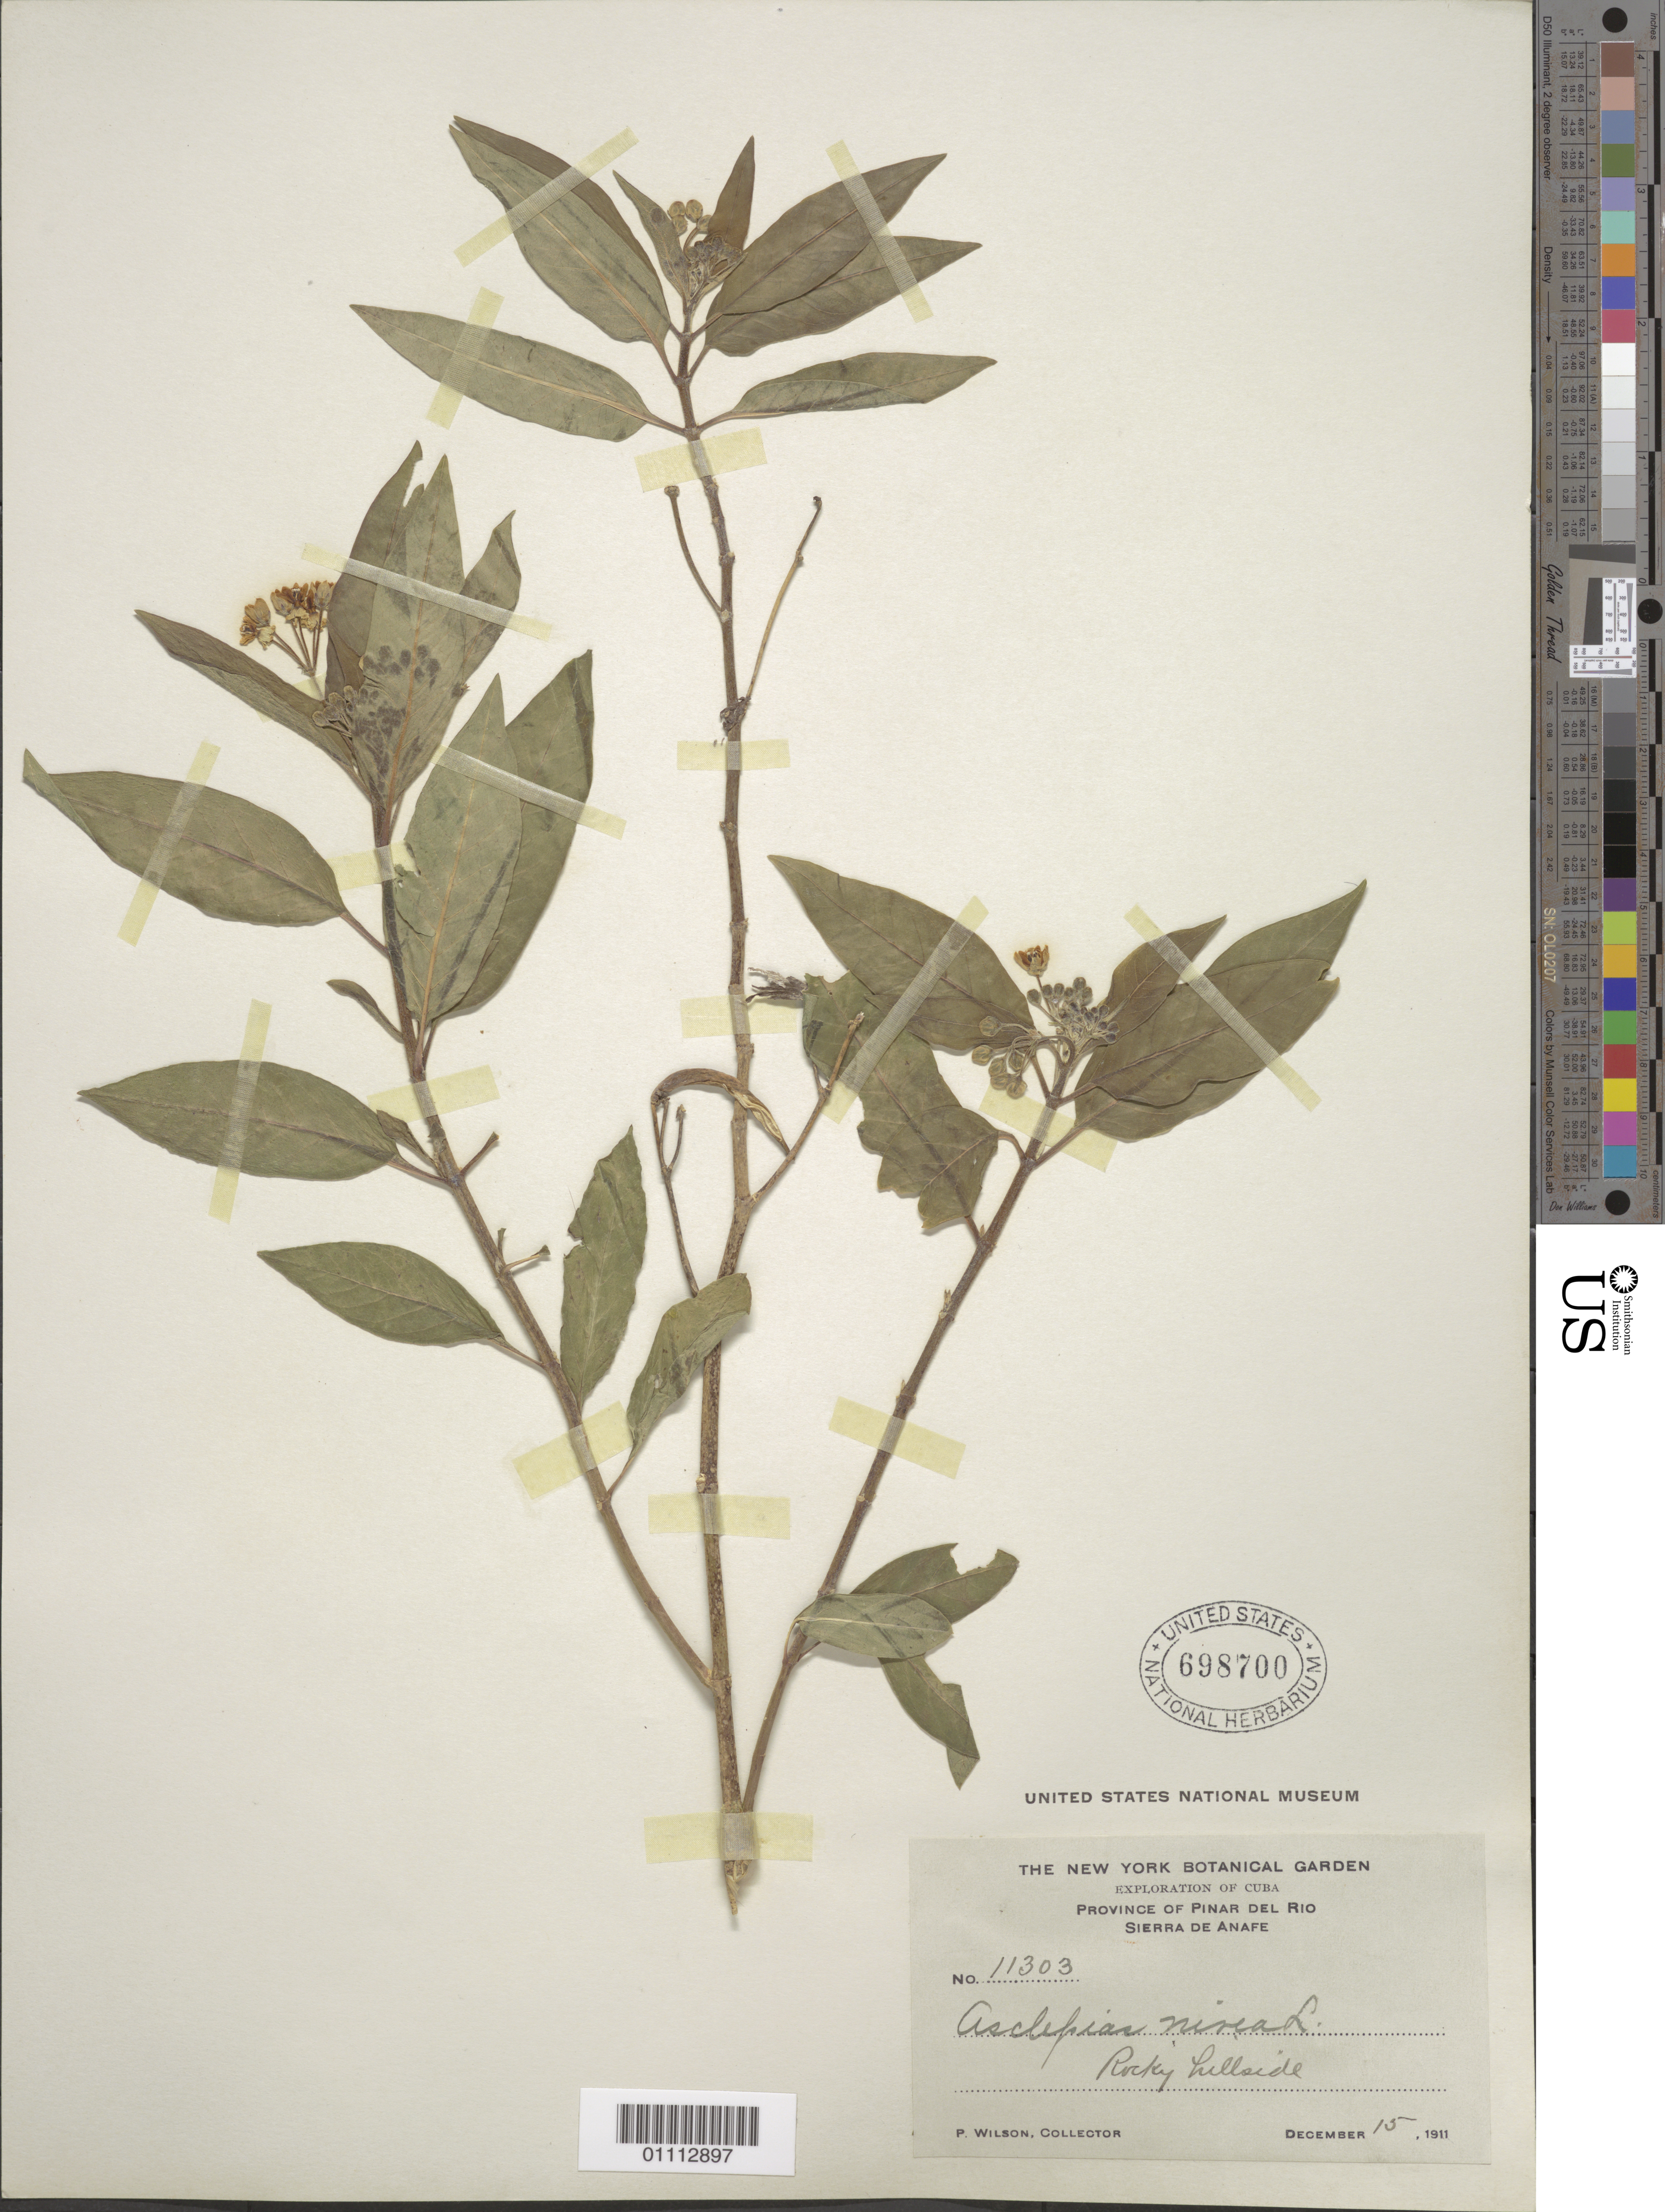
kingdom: Plantae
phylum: Tracheophyta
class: Magnoliopsida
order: Gentianales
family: Apocynaceae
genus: Asclepias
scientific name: Asclepias nivea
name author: L.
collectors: P. Wilson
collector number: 11303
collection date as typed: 15 Dec 1911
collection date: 1911-12-15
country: Cuba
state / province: Pinar del Rio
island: Cuba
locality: Sierra de Anafe Rocky hillside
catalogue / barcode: US 698700